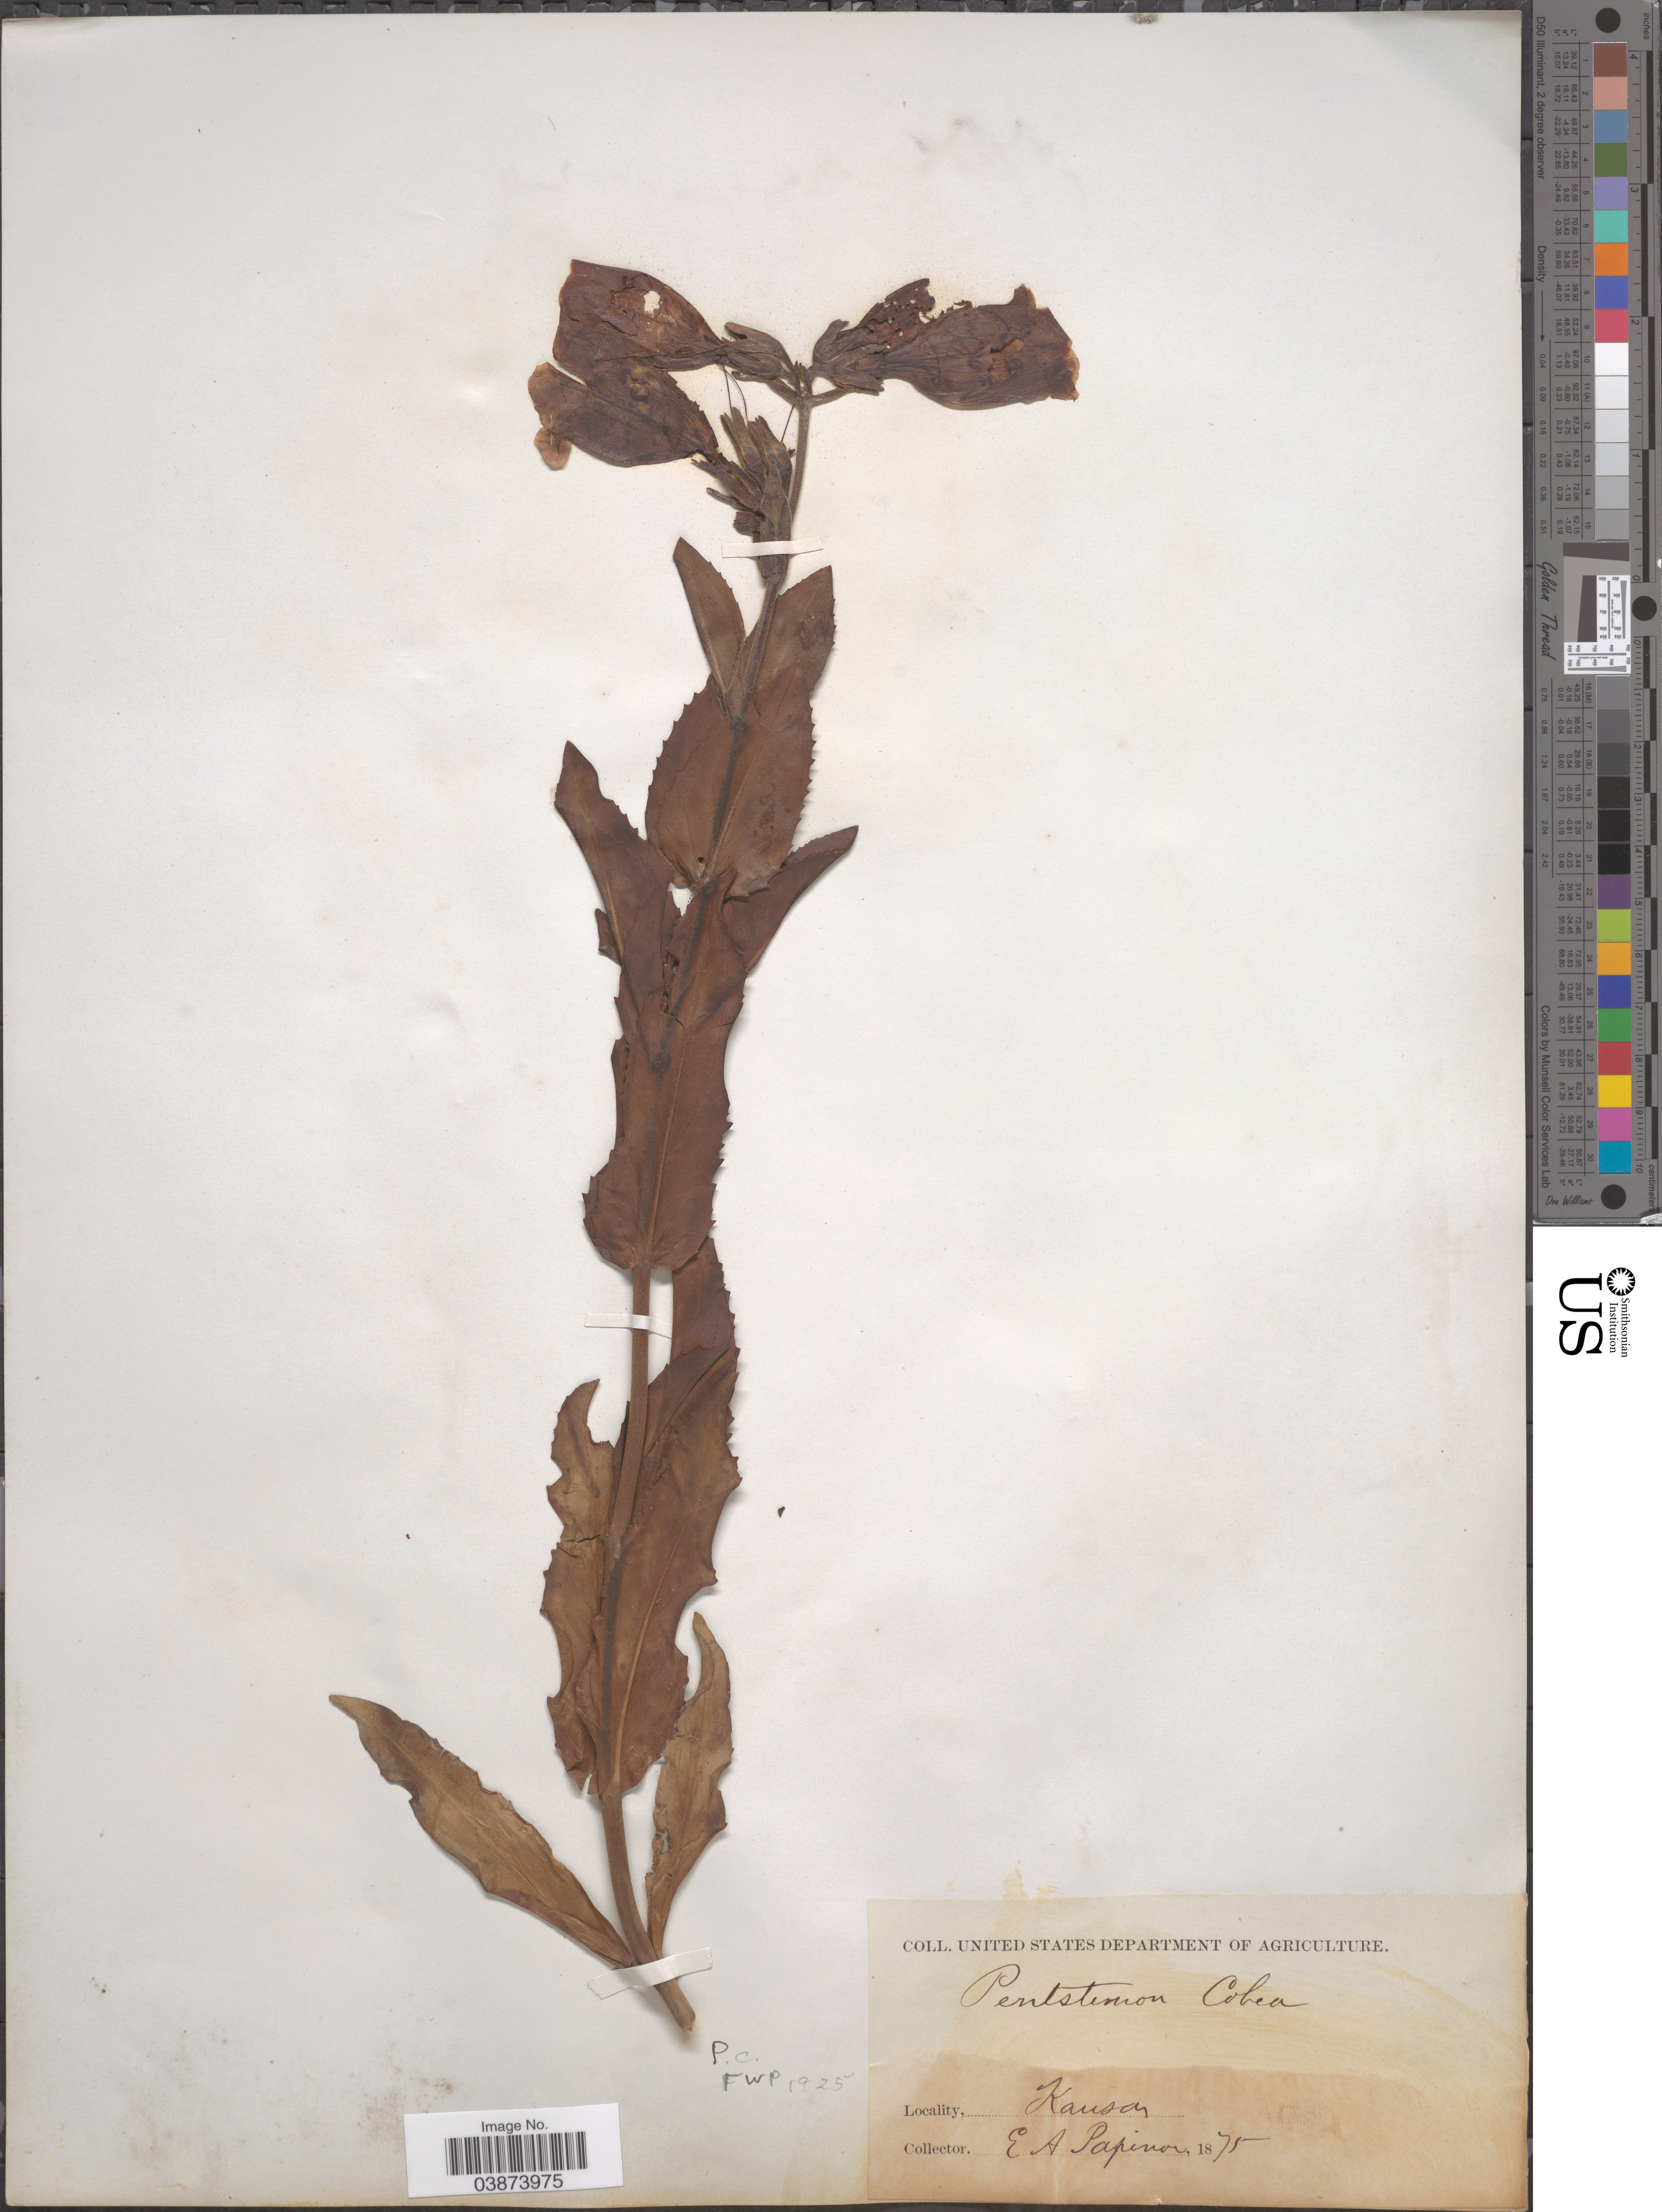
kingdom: Plantae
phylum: Tracheophyta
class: Magnoliopsida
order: Lamiales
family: Plantaginaceae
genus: Penstemon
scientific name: Penstemon cobaea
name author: (Nutt.)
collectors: E. Papineau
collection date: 1875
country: United States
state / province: Kansas